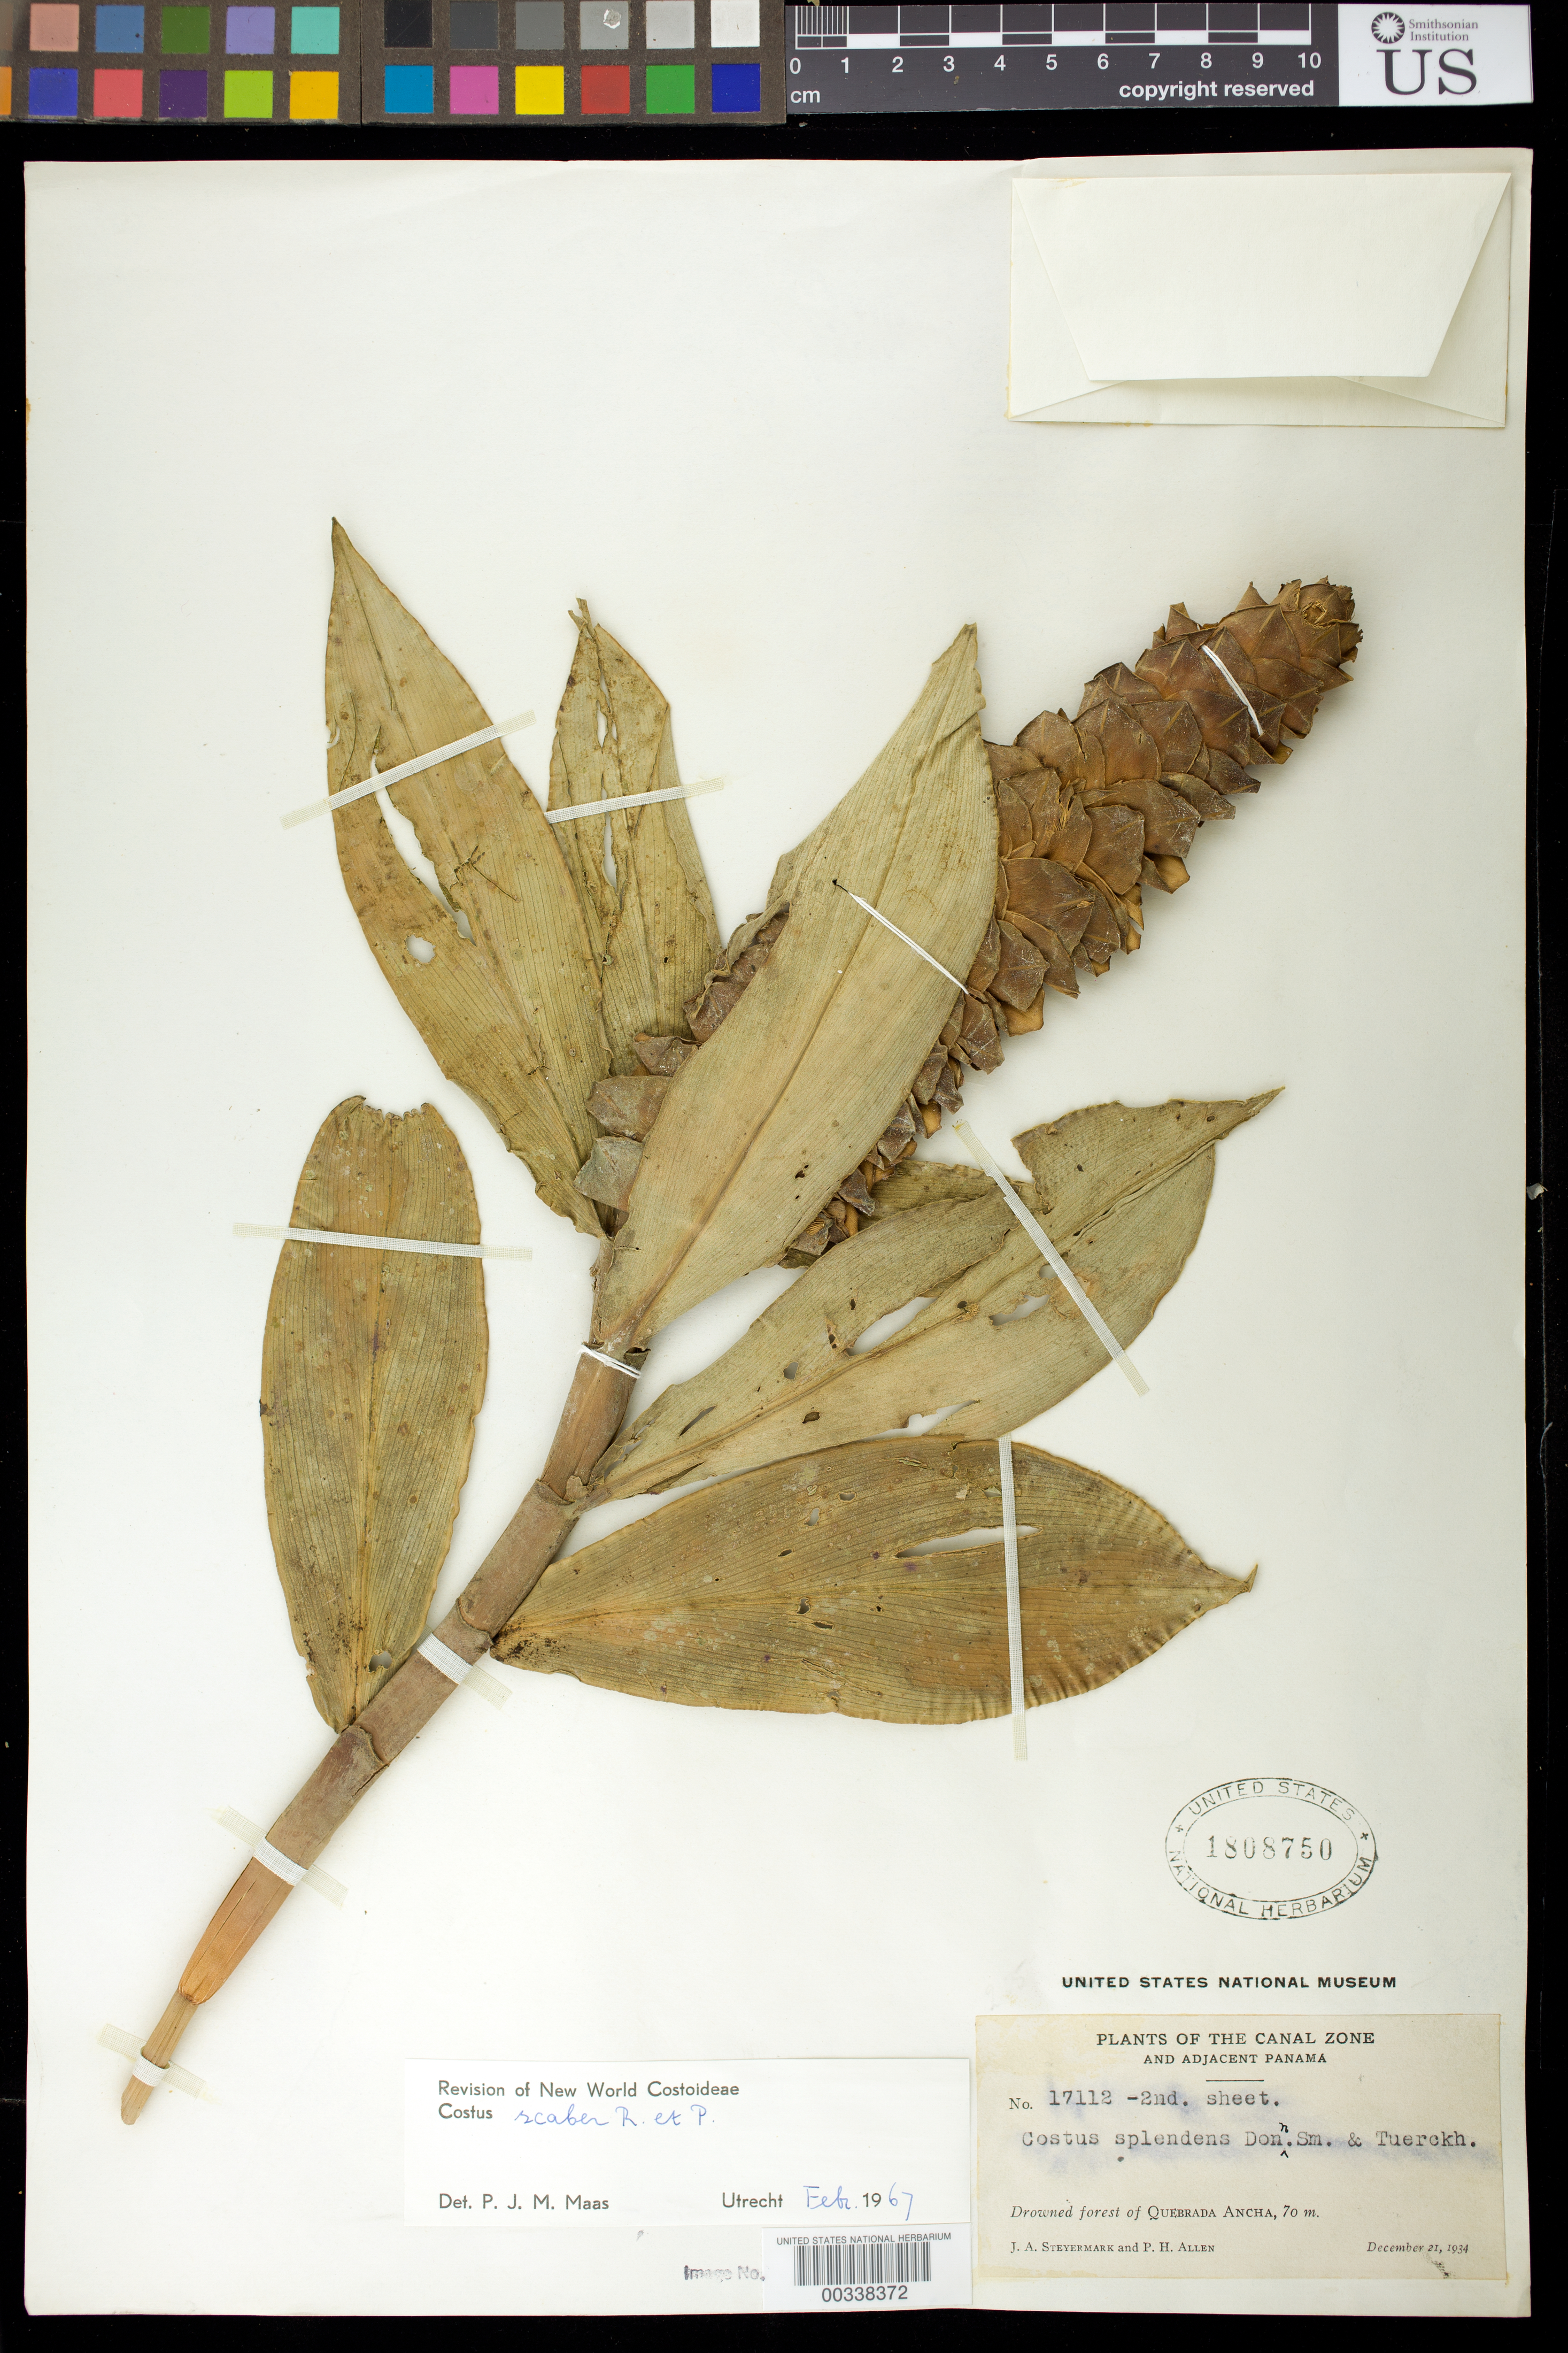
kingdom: Plantae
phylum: Tracheophyta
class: Liliopsida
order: Zingiberales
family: Costaceae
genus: Costus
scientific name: Costus scaber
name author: Ruiz & Pav.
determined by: Maas, Paul J. M.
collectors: J. Steyermark & P. H. Allen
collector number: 17112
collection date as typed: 21 Dec 1934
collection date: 1934-12-21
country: Panama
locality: Plants of the Canal Zoneand adjacent Panama, drowned forest of Quebrada Ancha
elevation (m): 70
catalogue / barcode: US 1808750